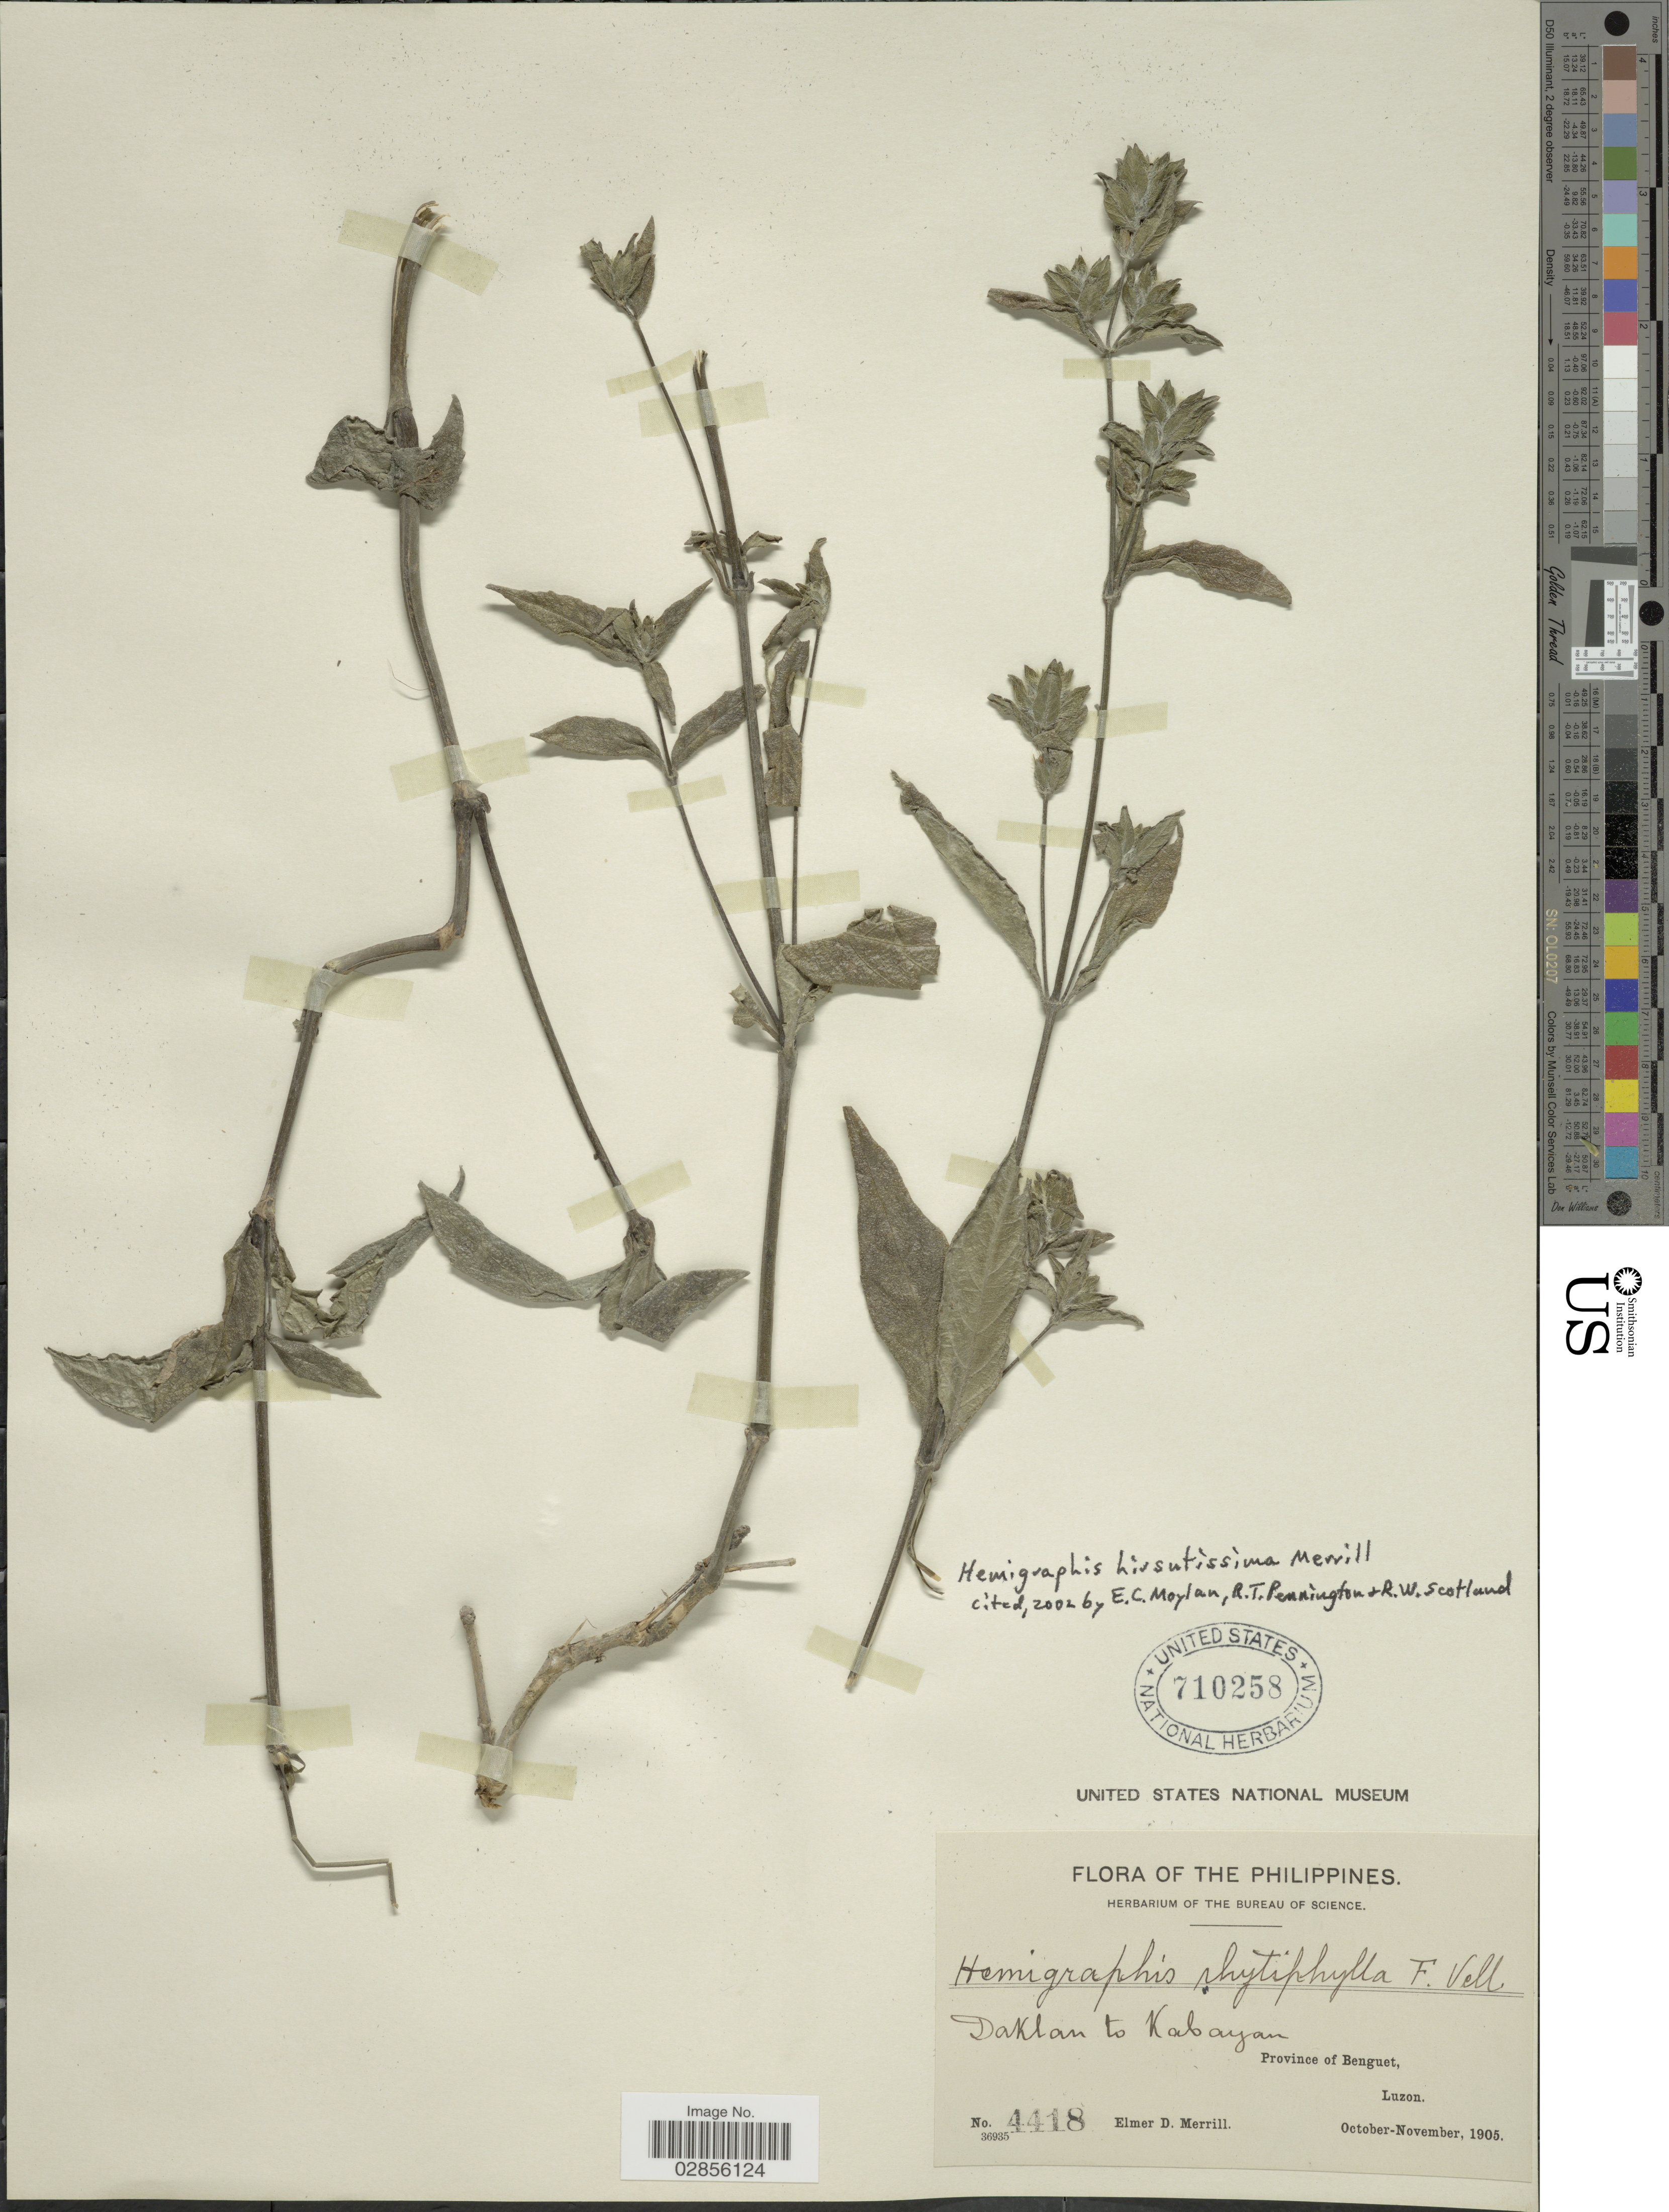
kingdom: Plantae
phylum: Tracheophyta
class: Magnoliopsida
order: Lamiales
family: Acanthaceae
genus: Hemigraphis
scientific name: Hemigraphis hirsutissima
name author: Merr.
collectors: E. D. Merrill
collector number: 4418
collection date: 1905-10/1905-11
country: Philippines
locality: Daklan to Kabayan. Province of Benguet, Luzon.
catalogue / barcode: US 710258